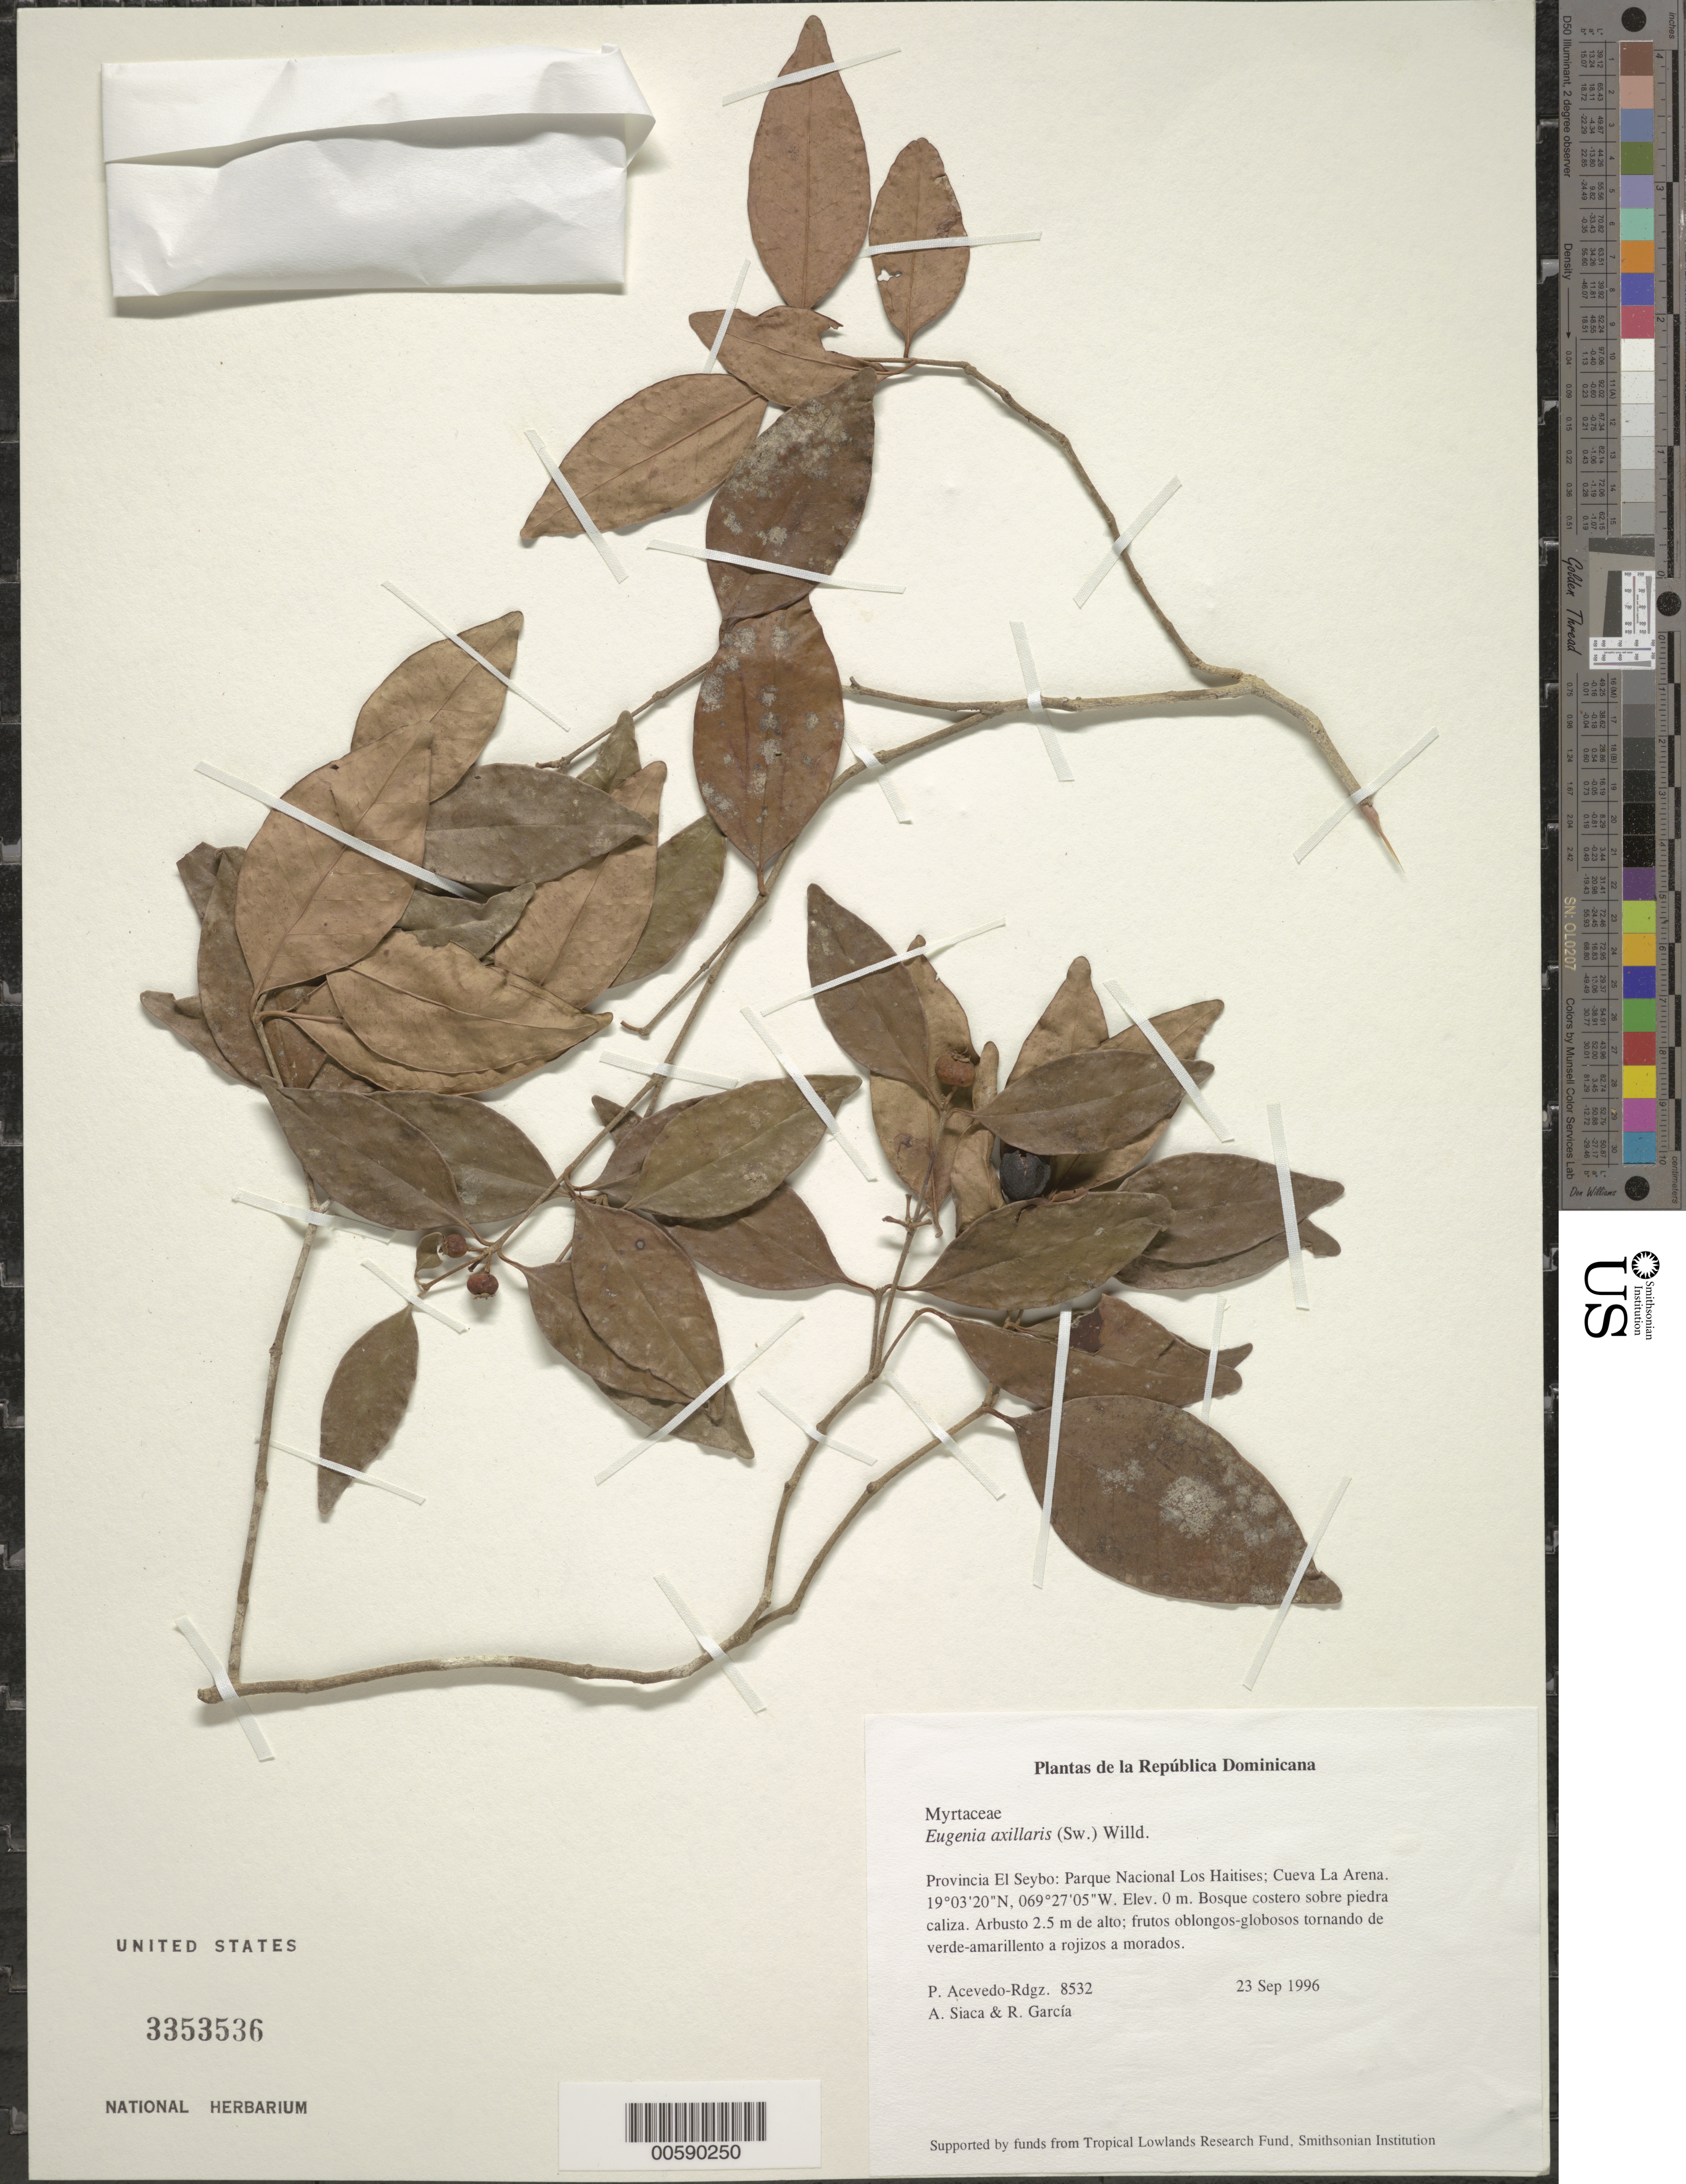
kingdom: Plantae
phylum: Tracheophyta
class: Magnoliopsida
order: Myrtales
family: Myrtaceae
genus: Eugenia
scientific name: Eugenia axillaris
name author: (Sw.) Willd.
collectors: P. Acevedo-Rodr., A. Siaca & R. G. García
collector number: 8532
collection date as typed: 23 Sep 1996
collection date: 1996-09-23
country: Dominican Republic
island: Hispaniola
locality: Provincia El Seibo: Parque Nacional Los Haitises; Cueva La Arena.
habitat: Bosque costero sobre piedra caliza.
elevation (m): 0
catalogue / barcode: US 3353536